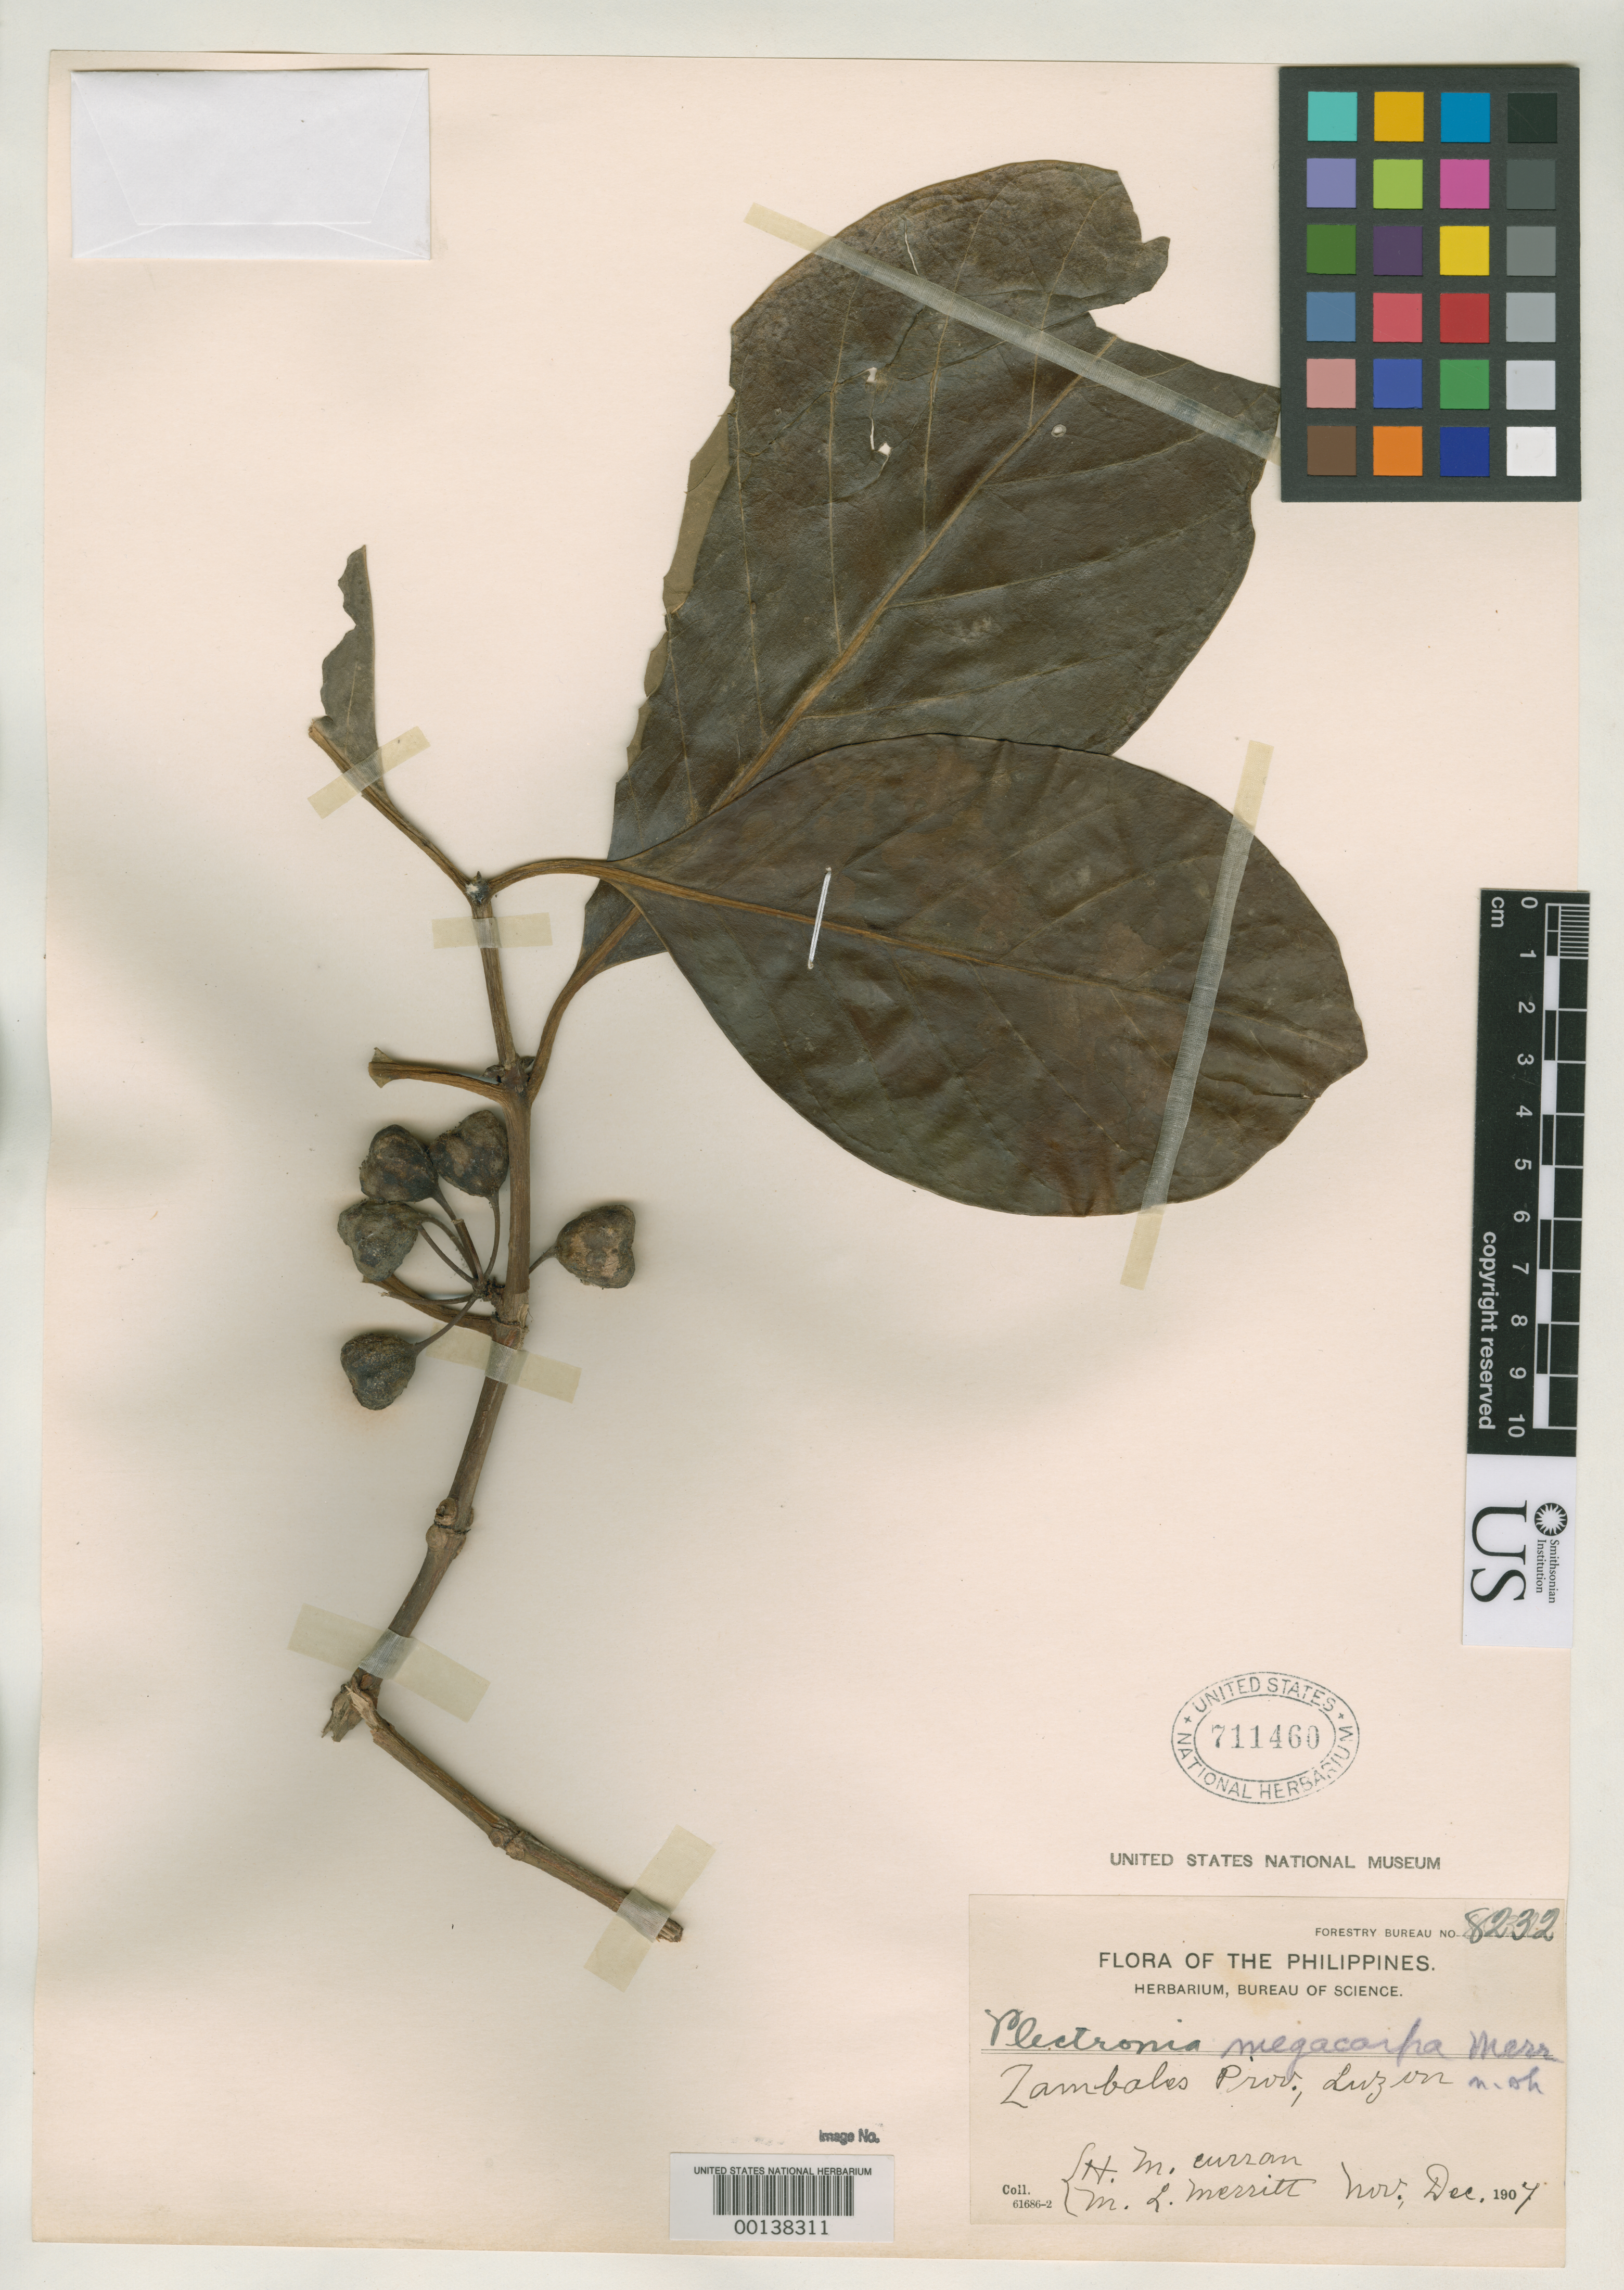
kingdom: Plantae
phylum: Tracheophyta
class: Magnoliopsida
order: Gentianales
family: Rubiaceae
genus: Plectronia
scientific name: Plectronia megacarpa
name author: Merr.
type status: Isotype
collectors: H. M. Curran & M. L. Merritt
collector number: For. Bur. 8232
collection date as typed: Nov 1907 to -- Dec 1907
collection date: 1907-11/1907-12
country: Philippines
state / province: Central Luzon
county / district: Zambales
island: Luzon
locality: Near Santa Cruz.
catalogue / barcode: US 711460